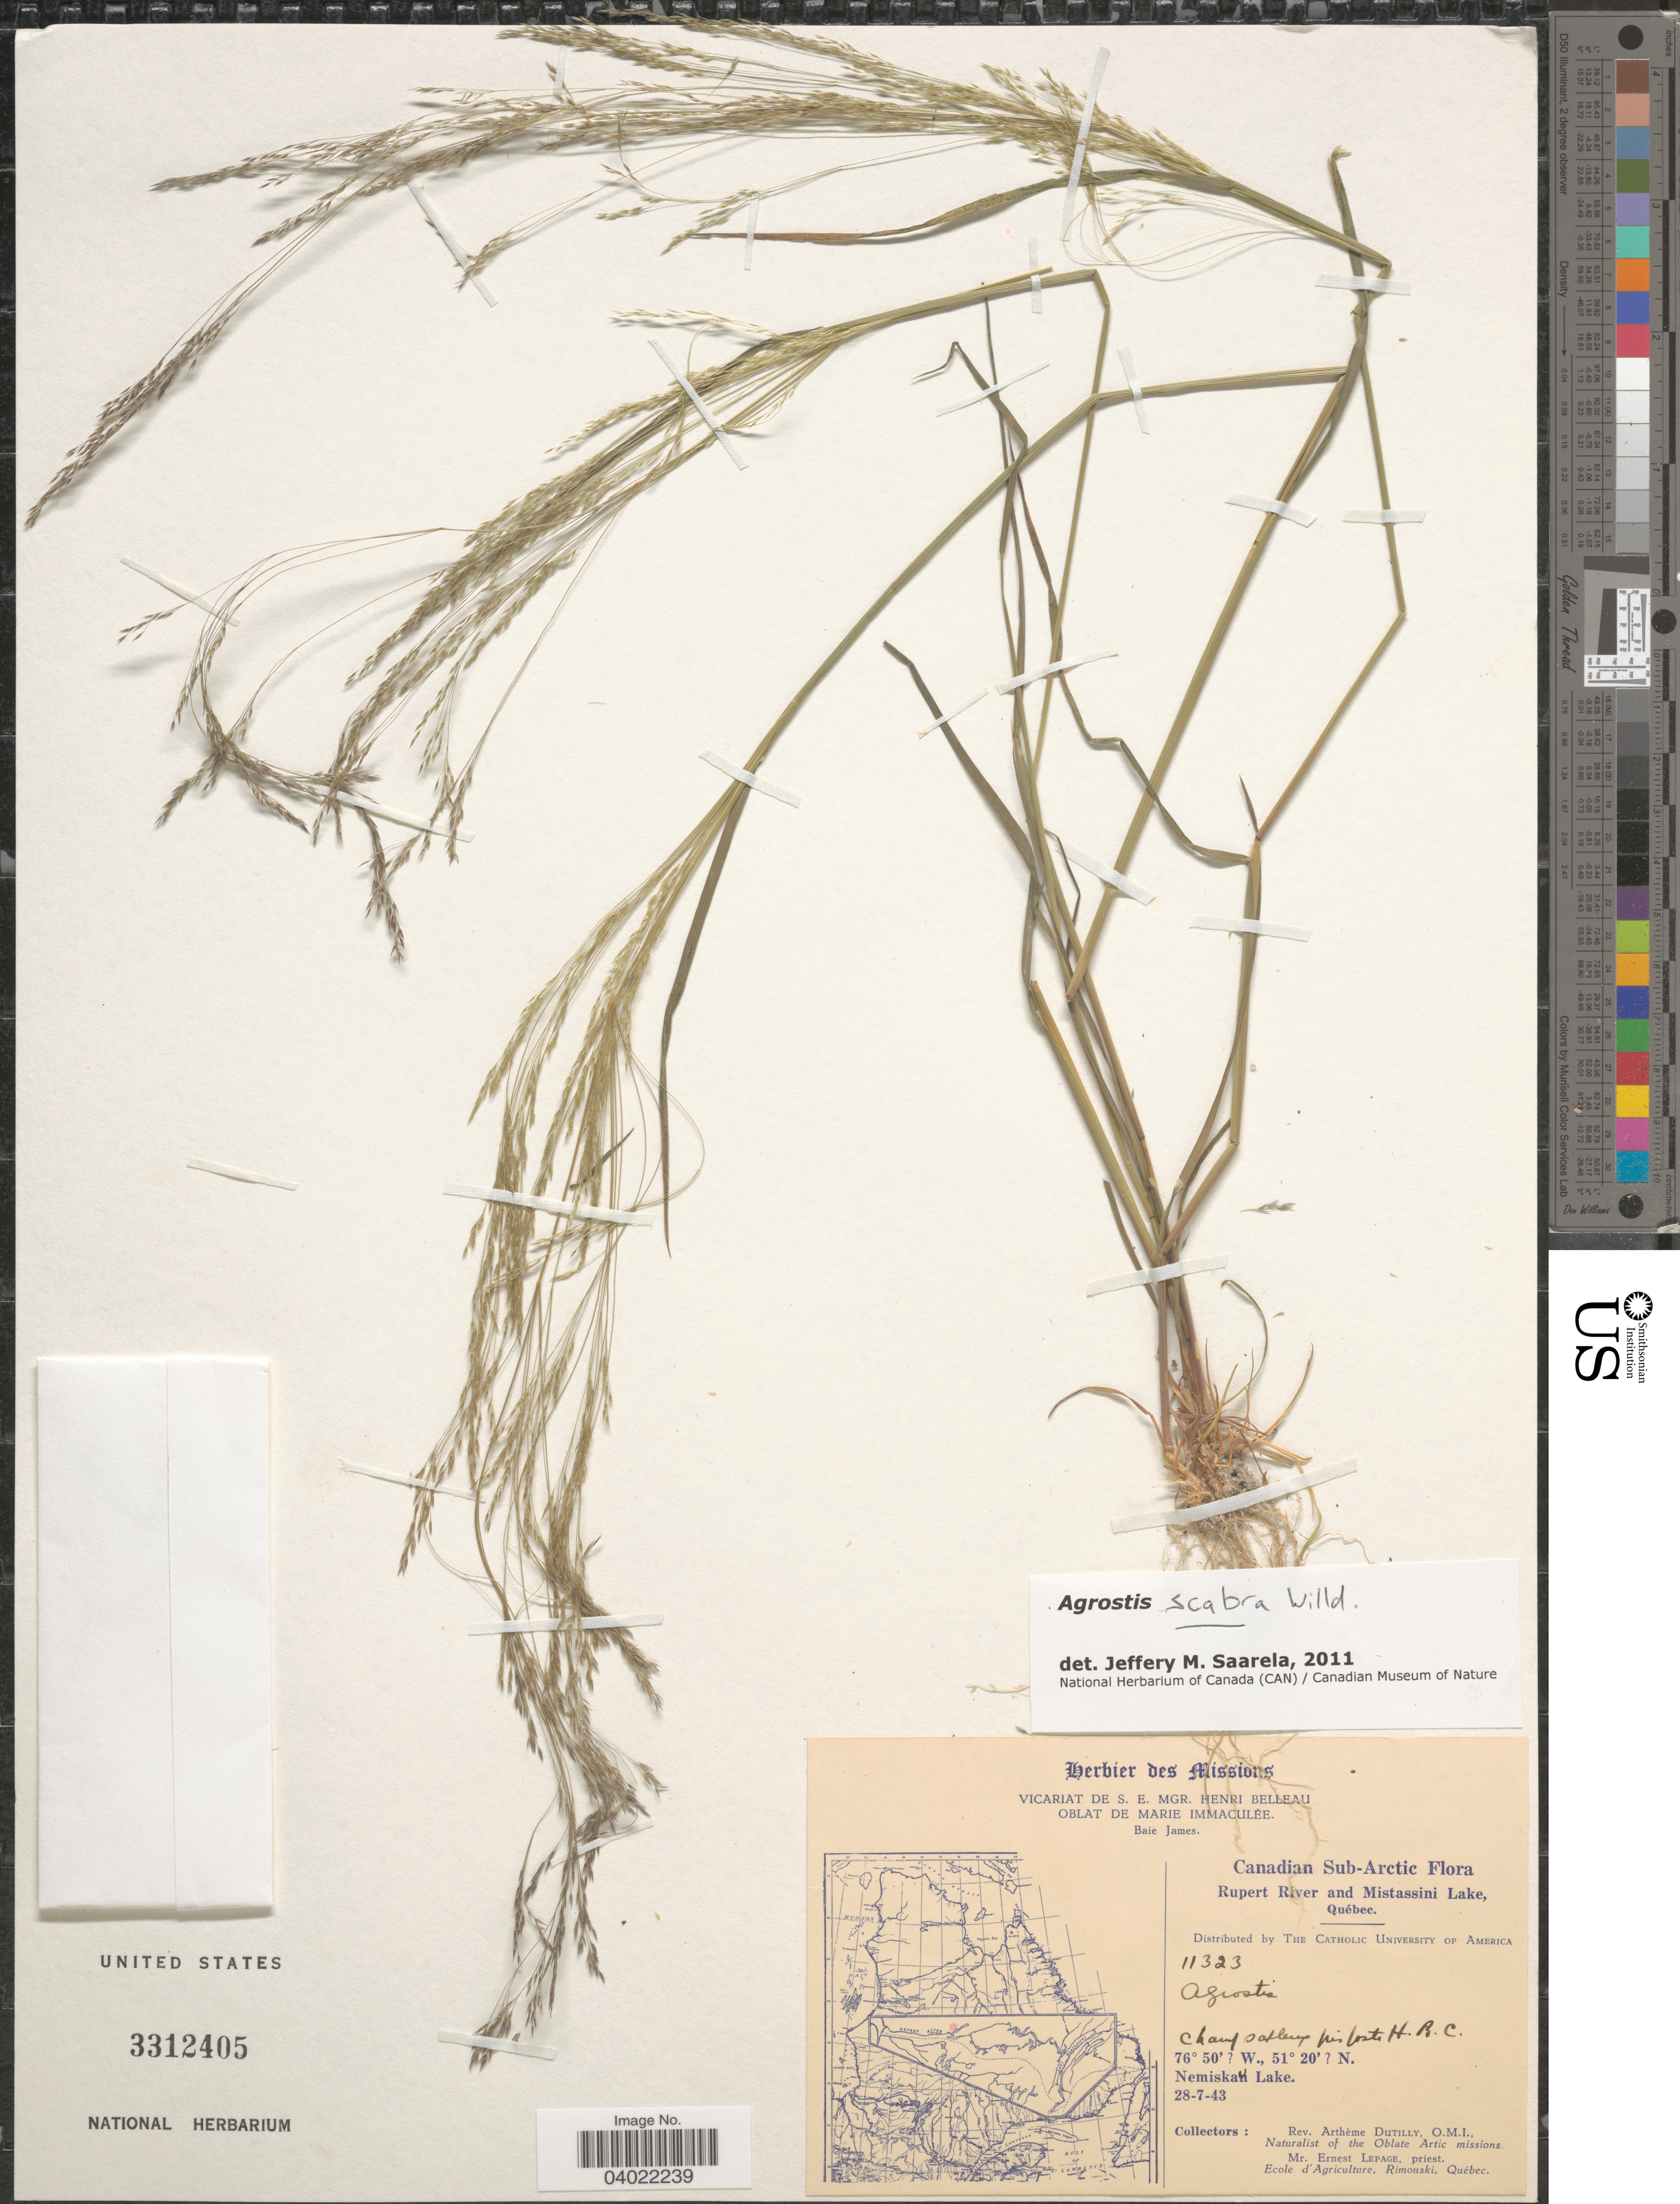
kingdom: Plantae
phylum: Tracheophyta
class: Liliopsida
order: Poales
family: Poaceae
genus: Agrostis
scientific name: Agrostis scabra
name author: Willd.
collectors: A. Dutilly & E. Lepage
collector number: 11323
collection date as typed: Transcribed d/m/y: 28/7/43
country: Canada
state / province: Quebec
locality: Canadian Sub-Arctic. Rupert River and Mistassini Lake. Champ sableux prés foste H. B. C. Nemiskau Lake.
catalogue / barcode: US 3312405